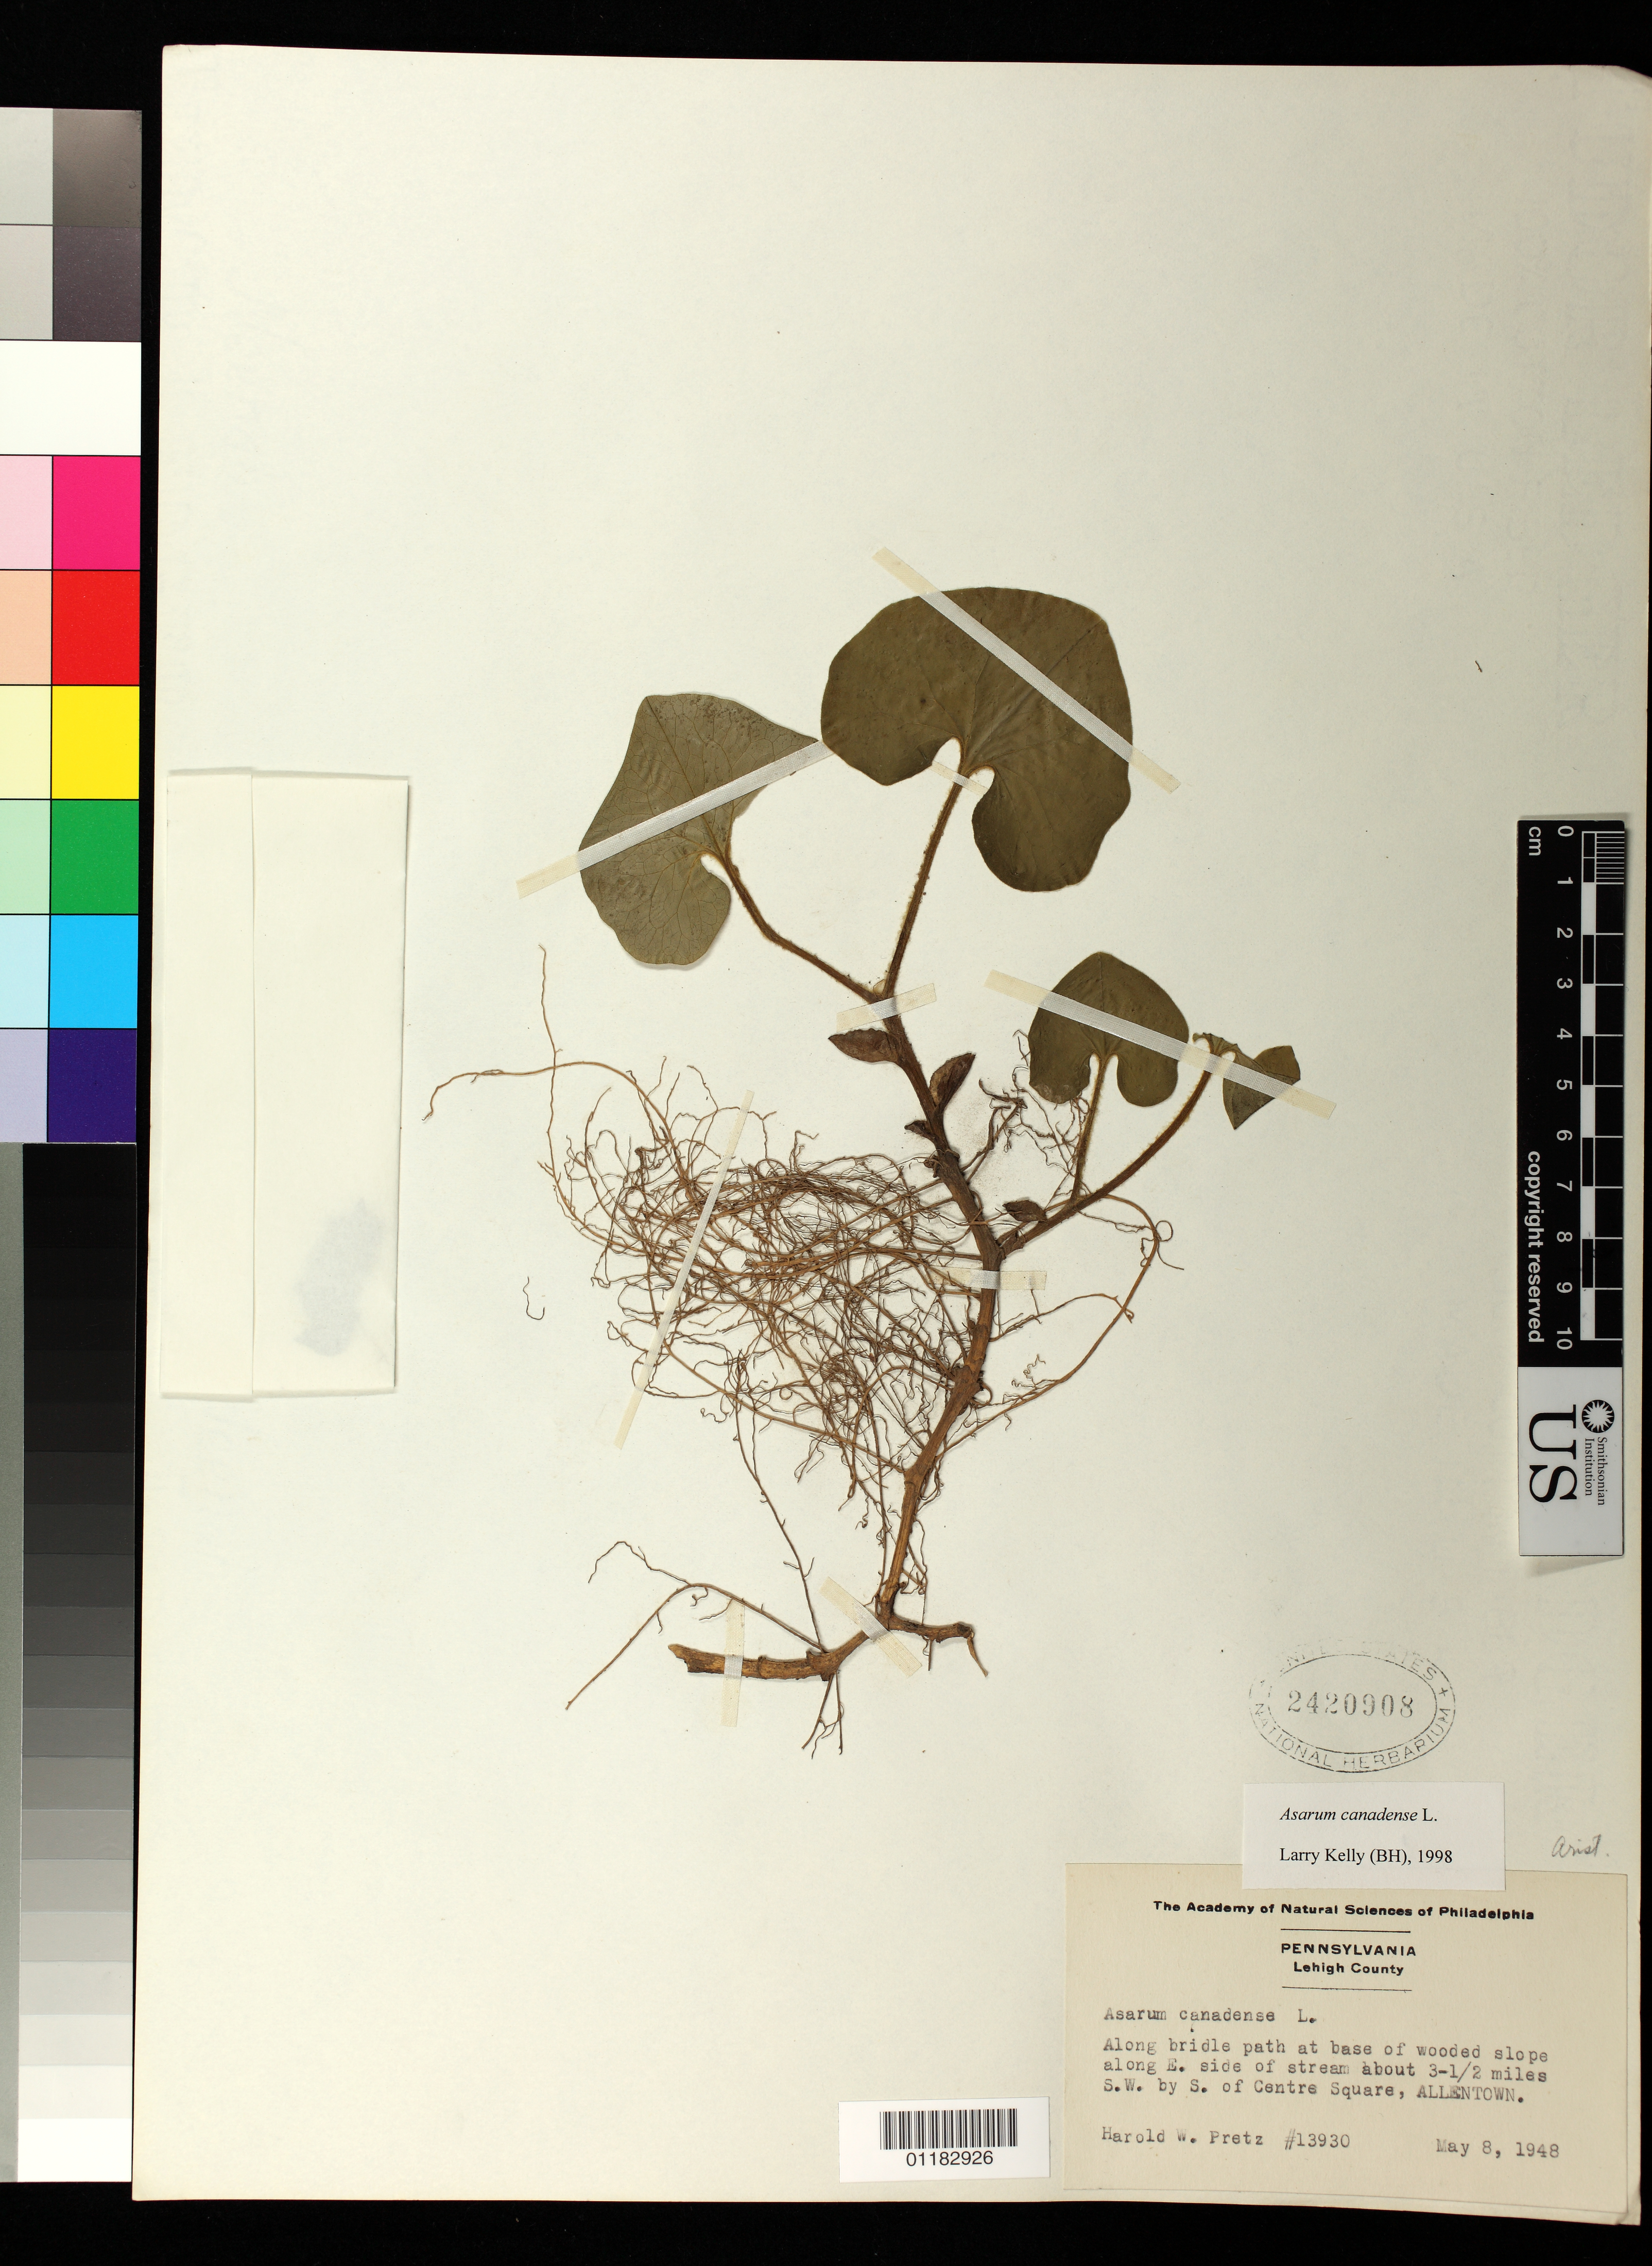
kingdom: Plantae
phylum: Tracheophyta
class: Magnoliopsida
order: Piperales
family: Aristolochiaceae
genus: Asarum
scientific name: Asarum canadense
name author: L.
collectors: H. W. Pretz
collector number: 13930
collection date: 1948-05-08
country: United States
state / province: Pennsylvania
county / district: Lehigh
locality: Lehigh County: Allentown, along bridle path at base of wooded slope along the the E. side of stream about 3.5 miles SW by S of Centre Square.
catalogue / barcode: US 2420908